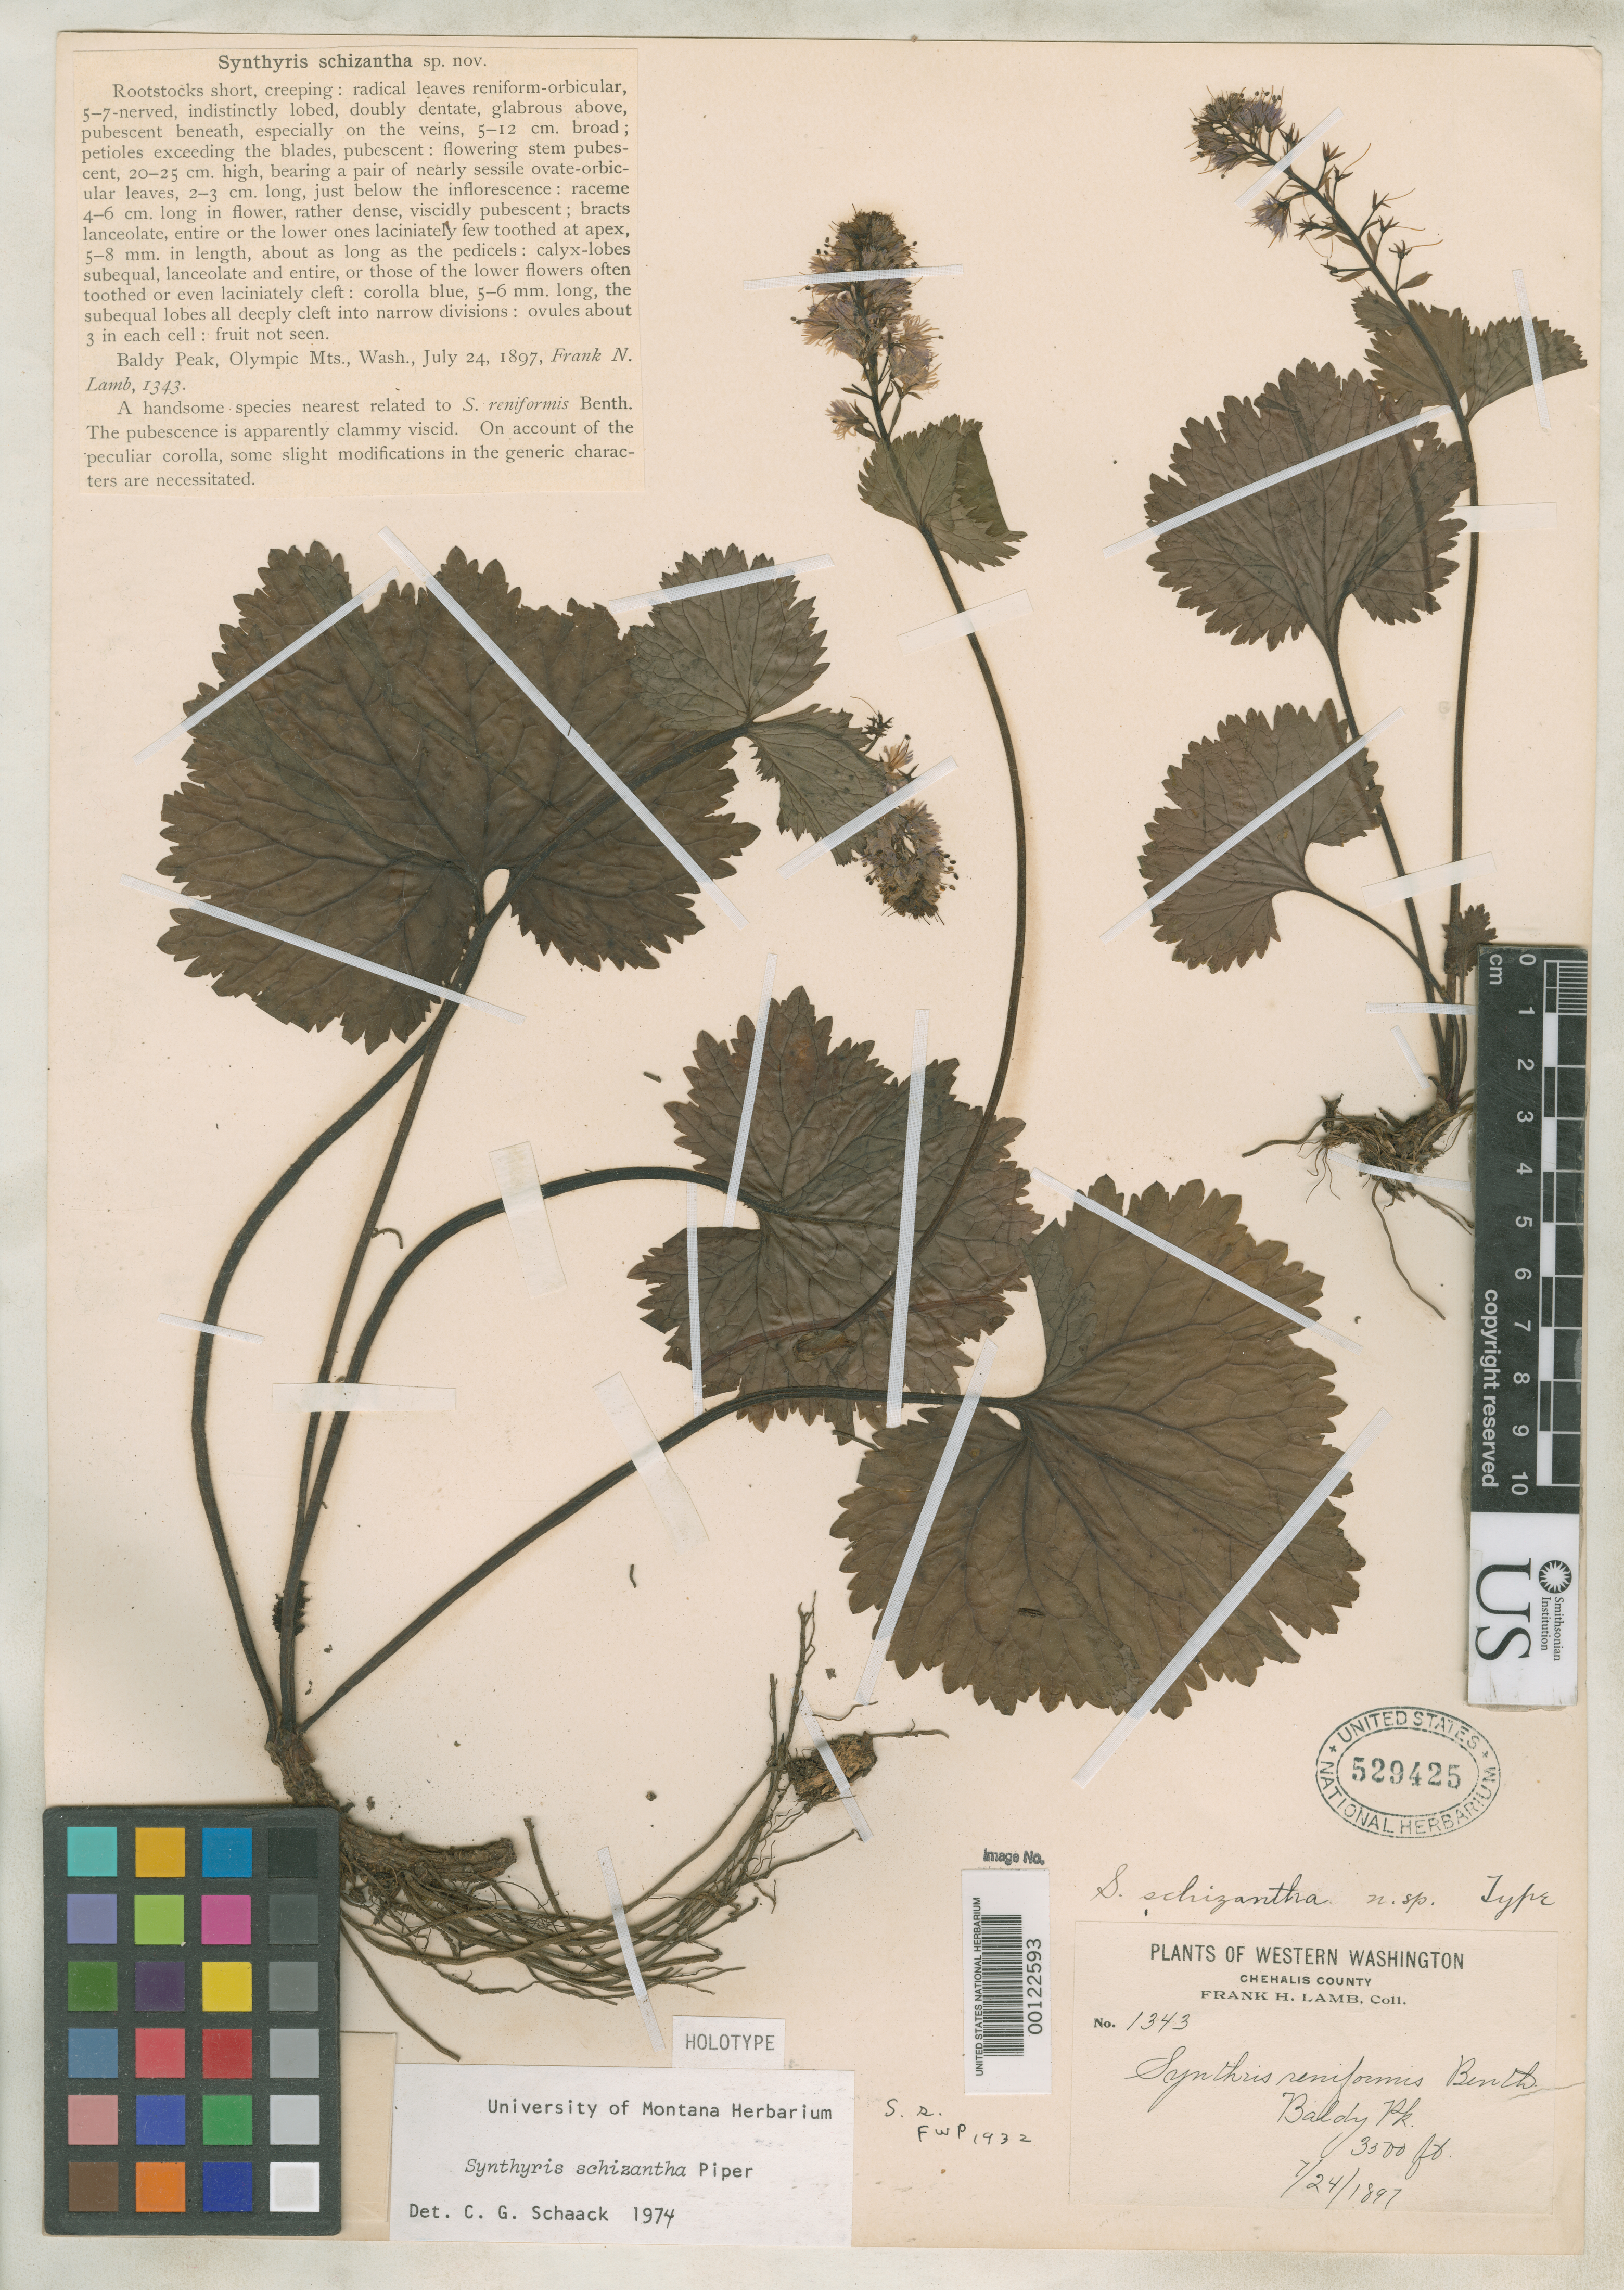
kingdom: Plantae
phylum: Tracheophyta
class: Magnoliopsida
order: Lamiales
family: Plantaginaceae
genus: Synthyris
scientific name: Synthyris schizantha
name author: Piper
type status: Isotype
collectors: F. H. Lamb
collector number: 1343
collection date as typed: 24 Jul 1897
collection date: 1897-07-24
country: United States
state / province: Washington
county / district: Grays Harbor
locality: Olympic Mountains; Baldy Peak.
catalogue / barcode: US 529425